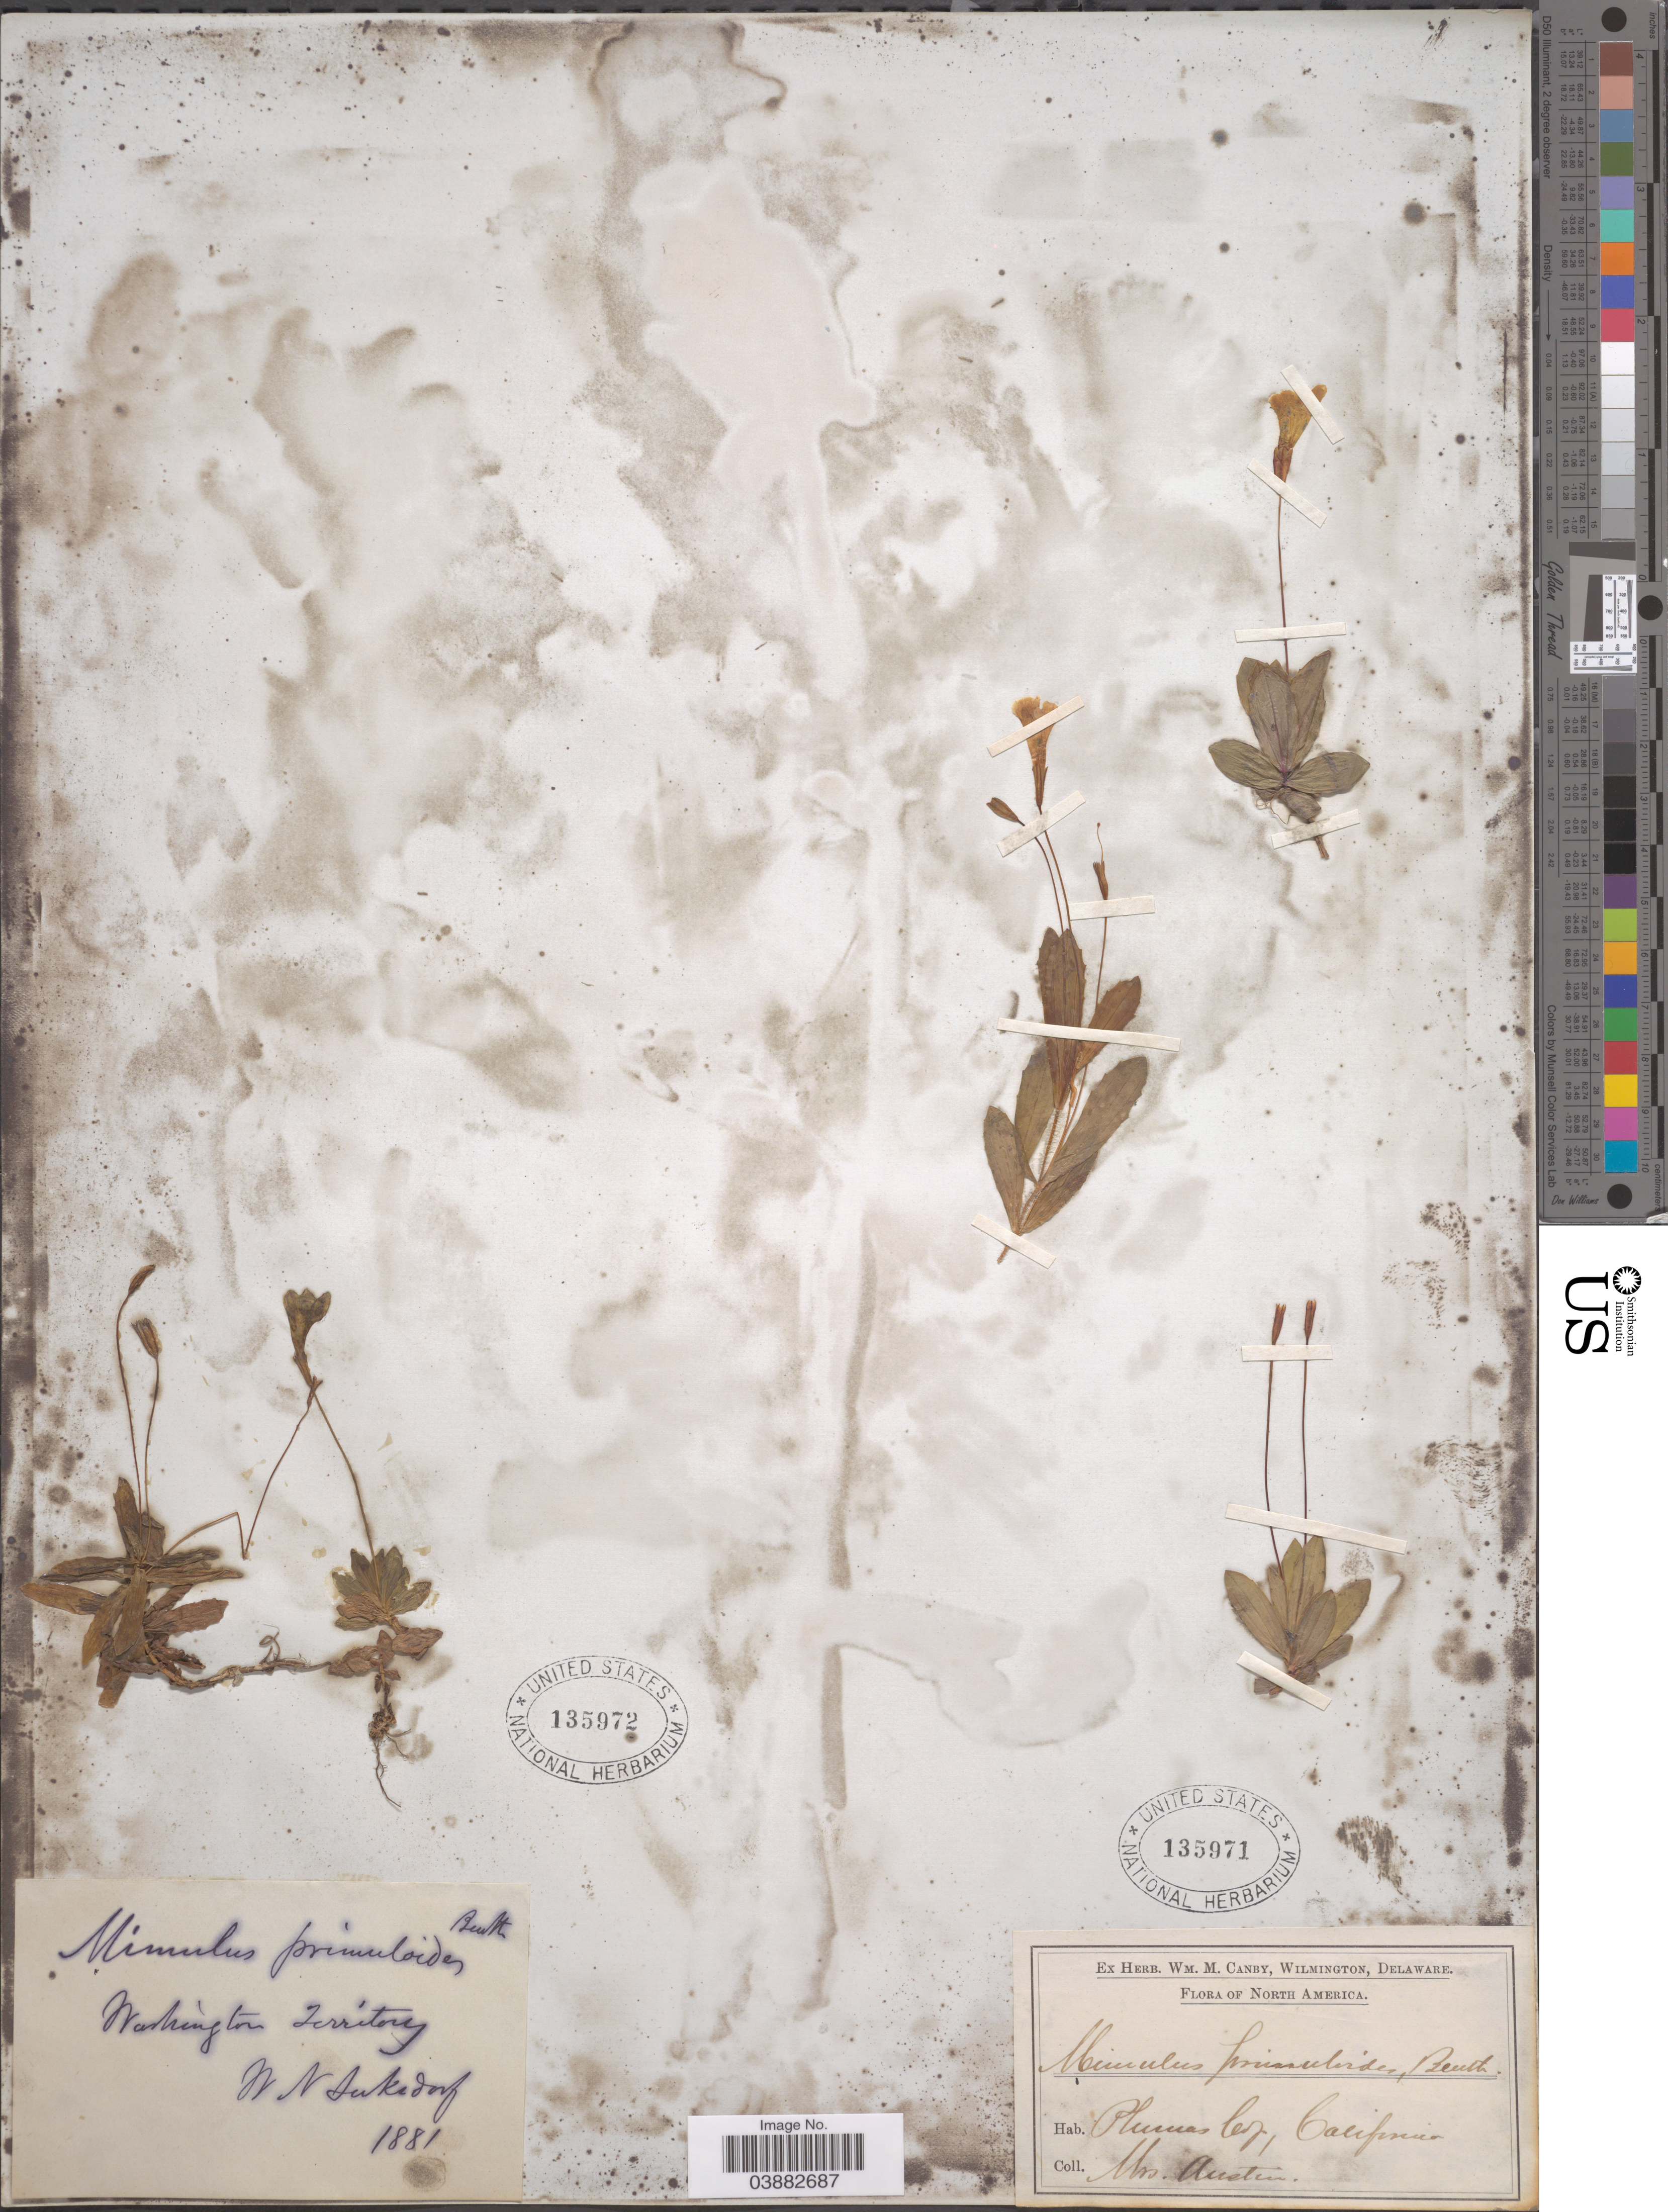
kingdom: Plantae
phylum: Tracheophyta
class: Magnoliopsida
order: Lamiales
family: Phrymaceae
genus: Mimulus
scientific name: Mimulus primuloides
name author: Benth.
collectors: Austin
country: United States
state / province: California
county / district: Plumas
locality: Plumas Co.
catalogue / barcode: US 135971